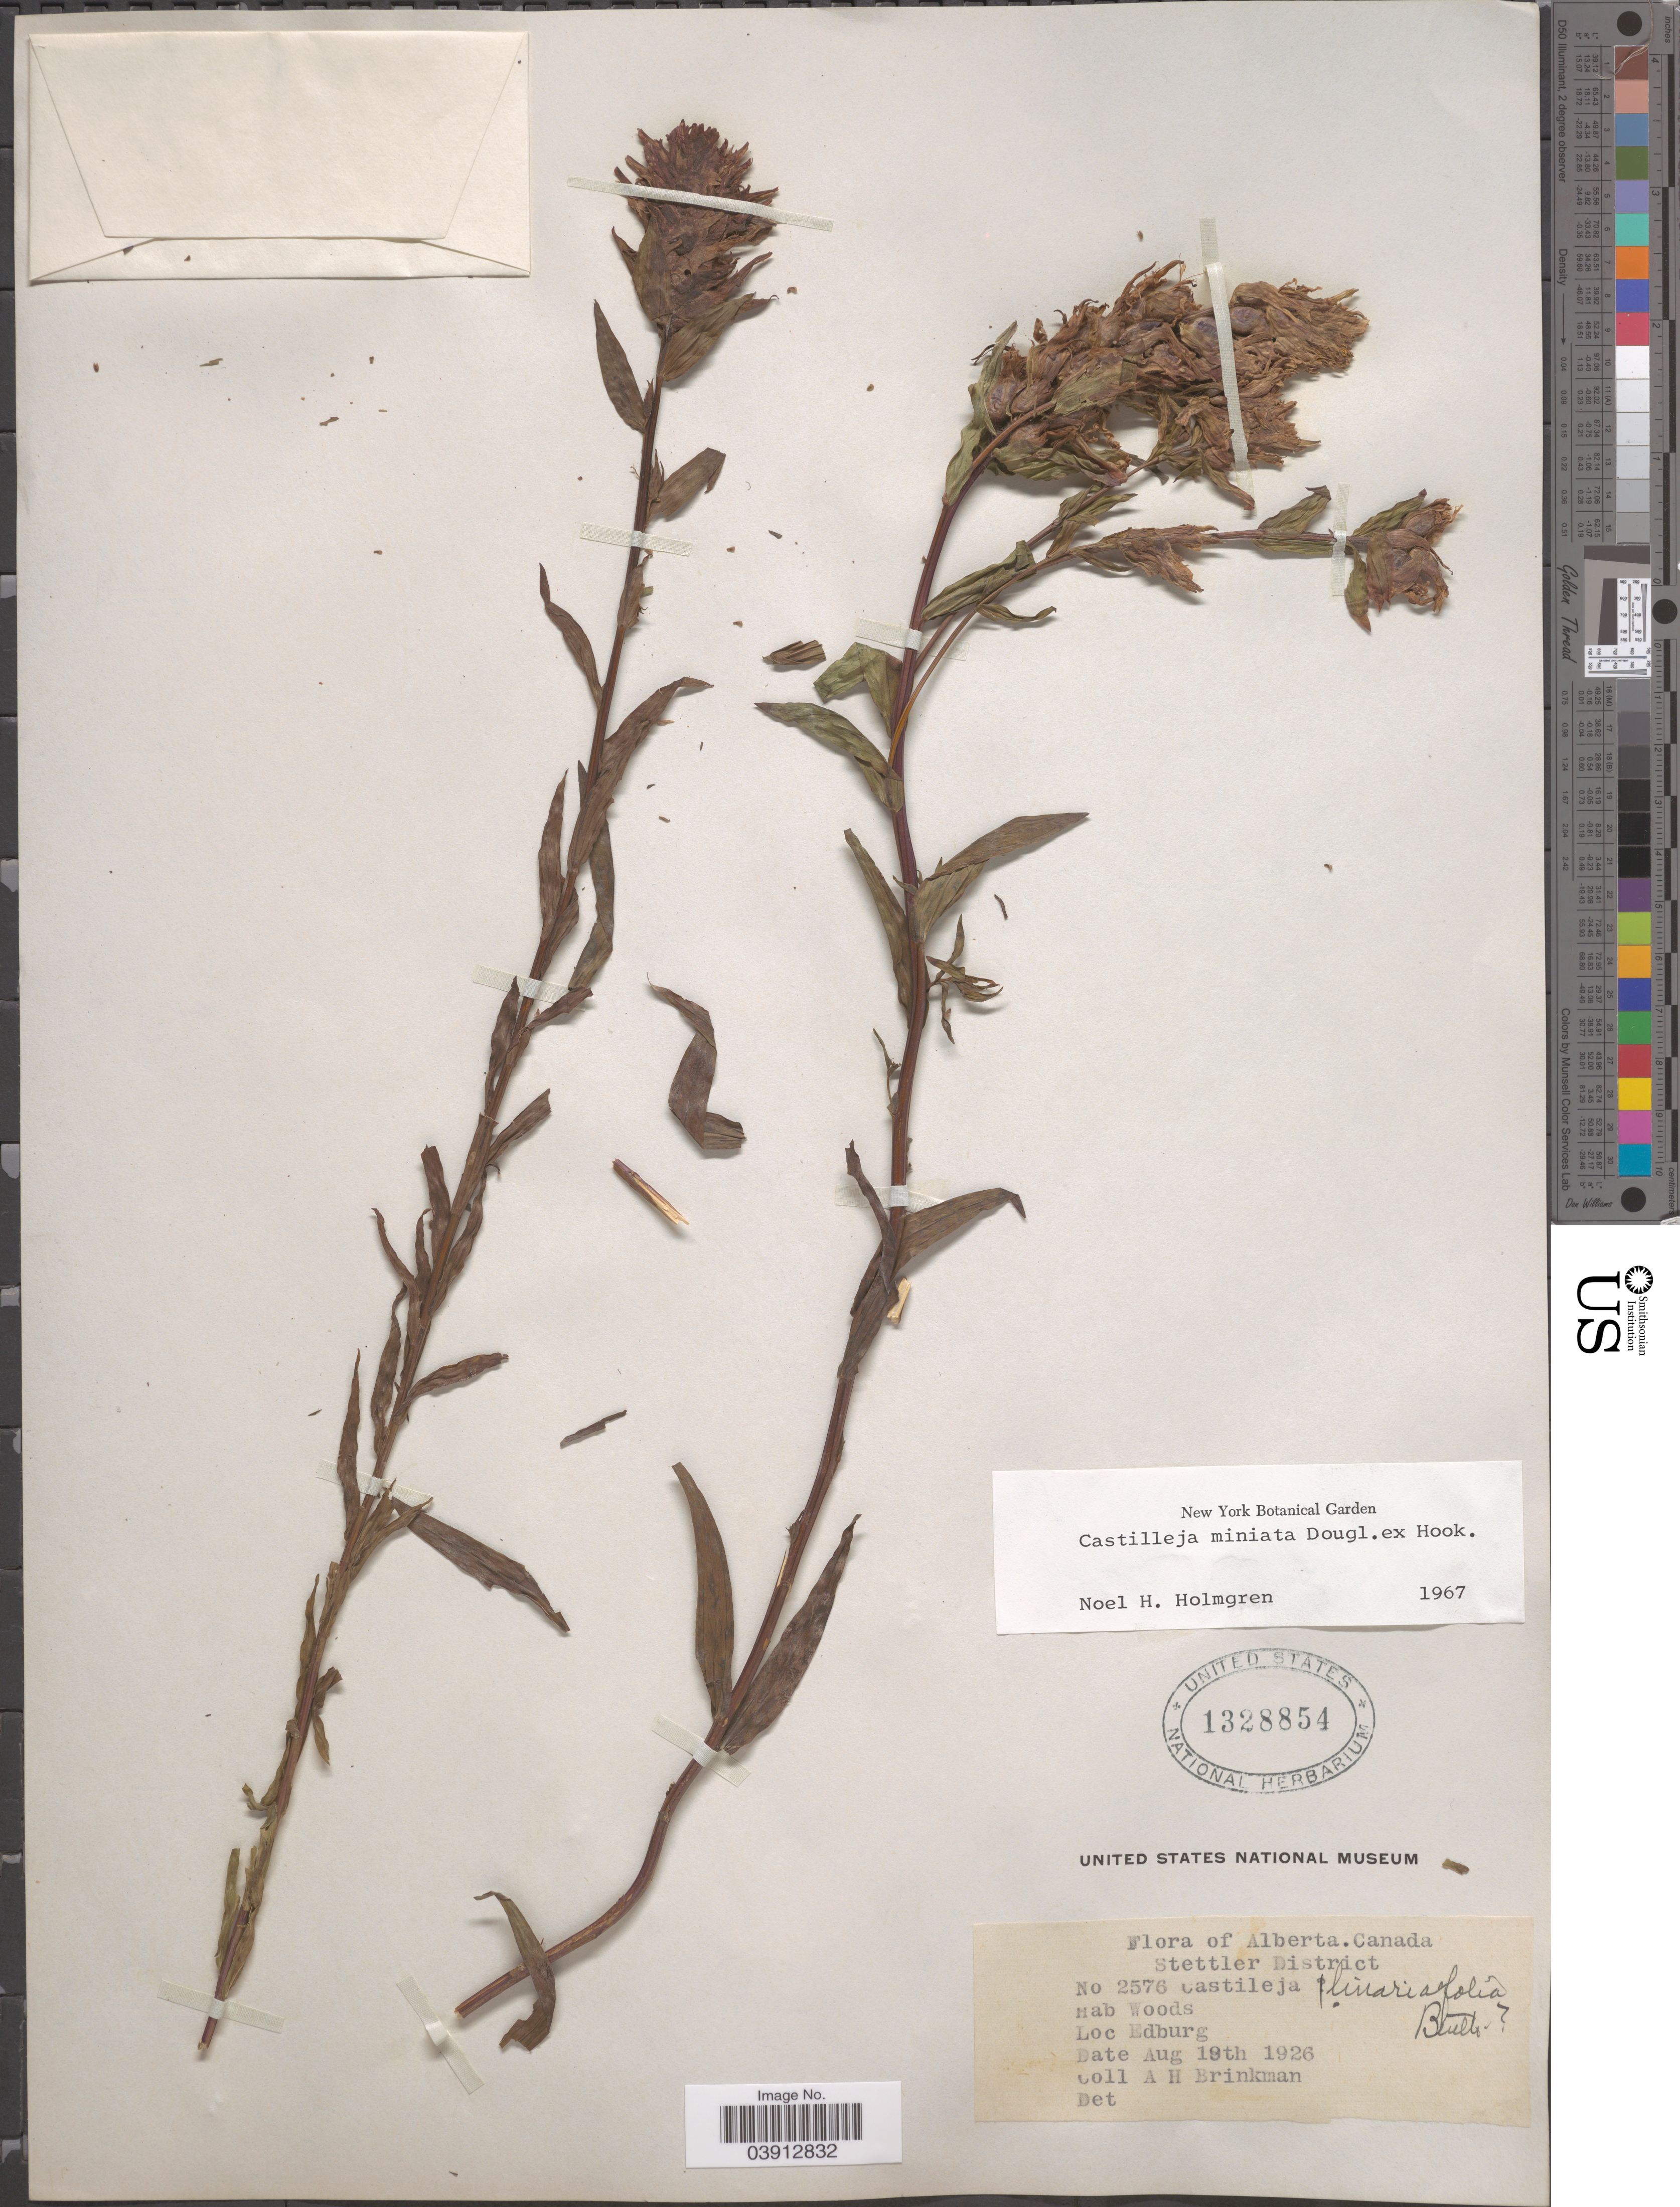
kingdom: Plantae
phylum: Tracheophyta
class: Magnoliopsida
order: Lamiales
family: Orobanchaceae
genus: Castilleja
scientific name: Castilleja miniata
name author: Douglas ex Hook.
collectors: A. Brinkman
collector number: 2576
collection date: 1926-08-19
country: Canada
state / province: Alberta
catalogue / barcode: US 1328854